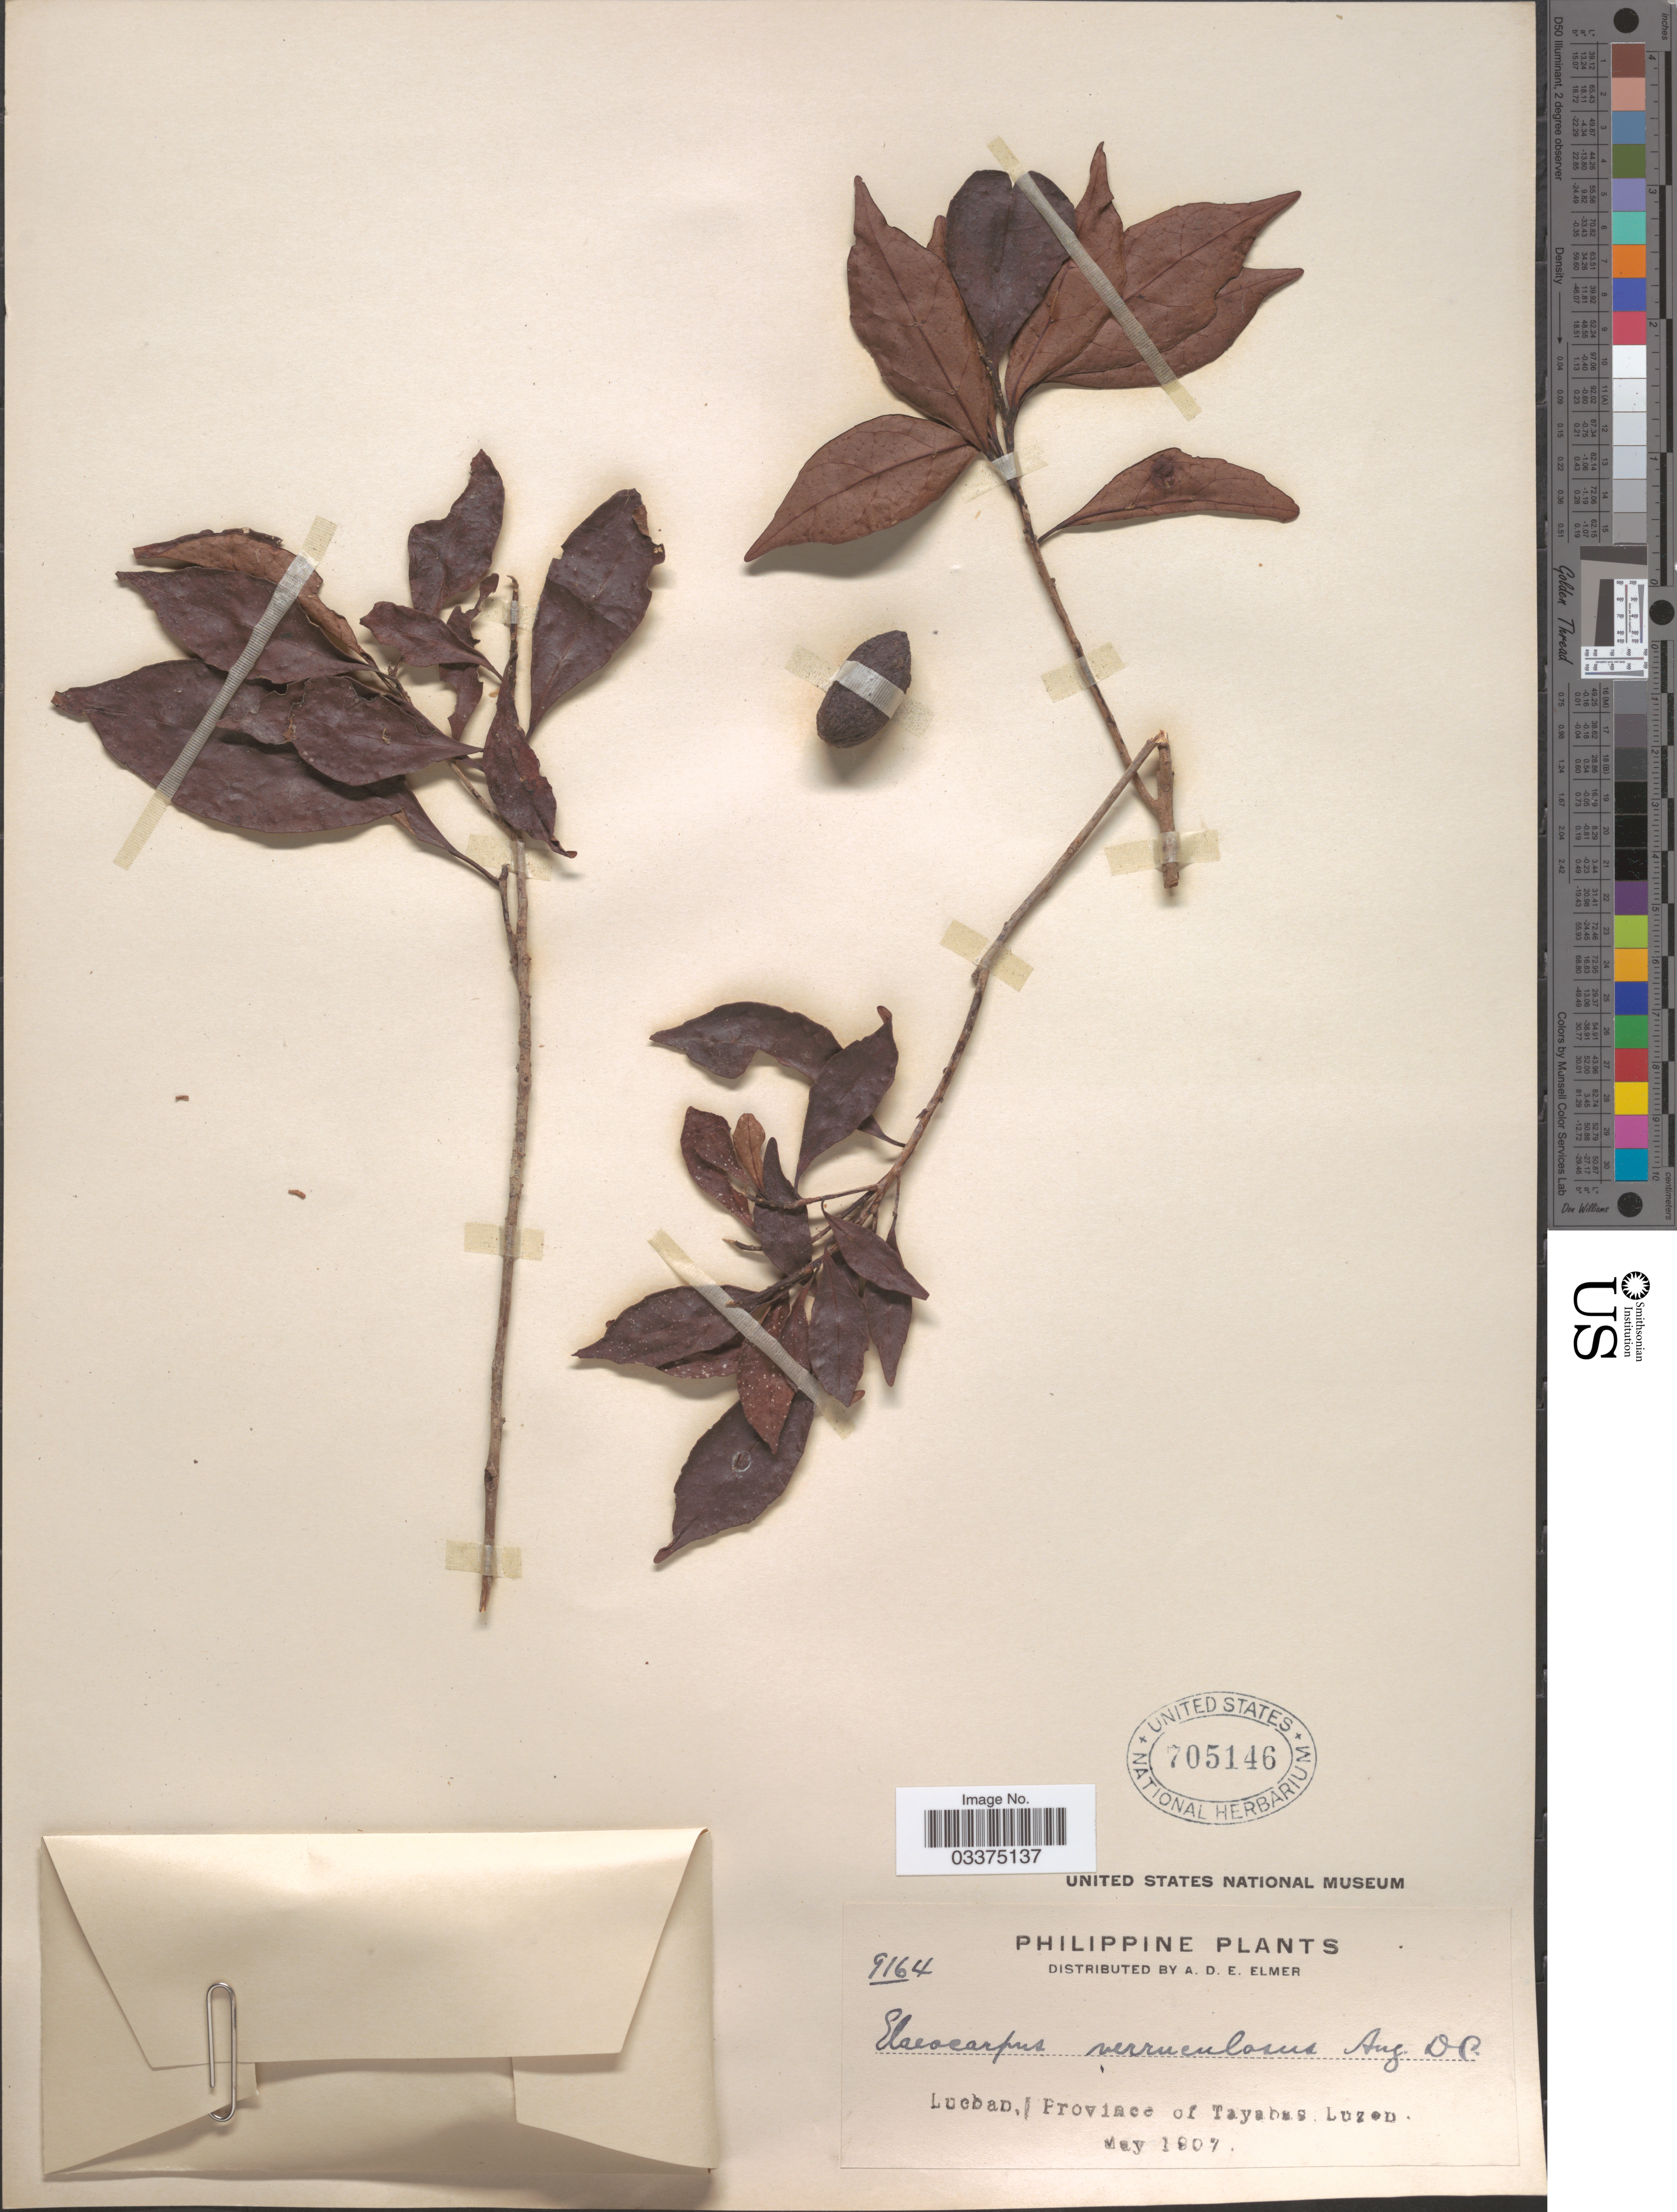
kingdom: Plantae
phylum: Tracheophyta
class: Magnoliopsida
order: Oxalidales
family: Elaeocarpaceae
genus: Elaeocarpus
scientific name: Elaeocarpus verruculosus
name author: A. DC. in Elmer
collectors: A. D. E. Elmer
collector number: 9164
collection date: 1907-05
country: Philippines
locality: Lucban, Province of Tayabas, Luzon.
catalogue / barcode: US 705146